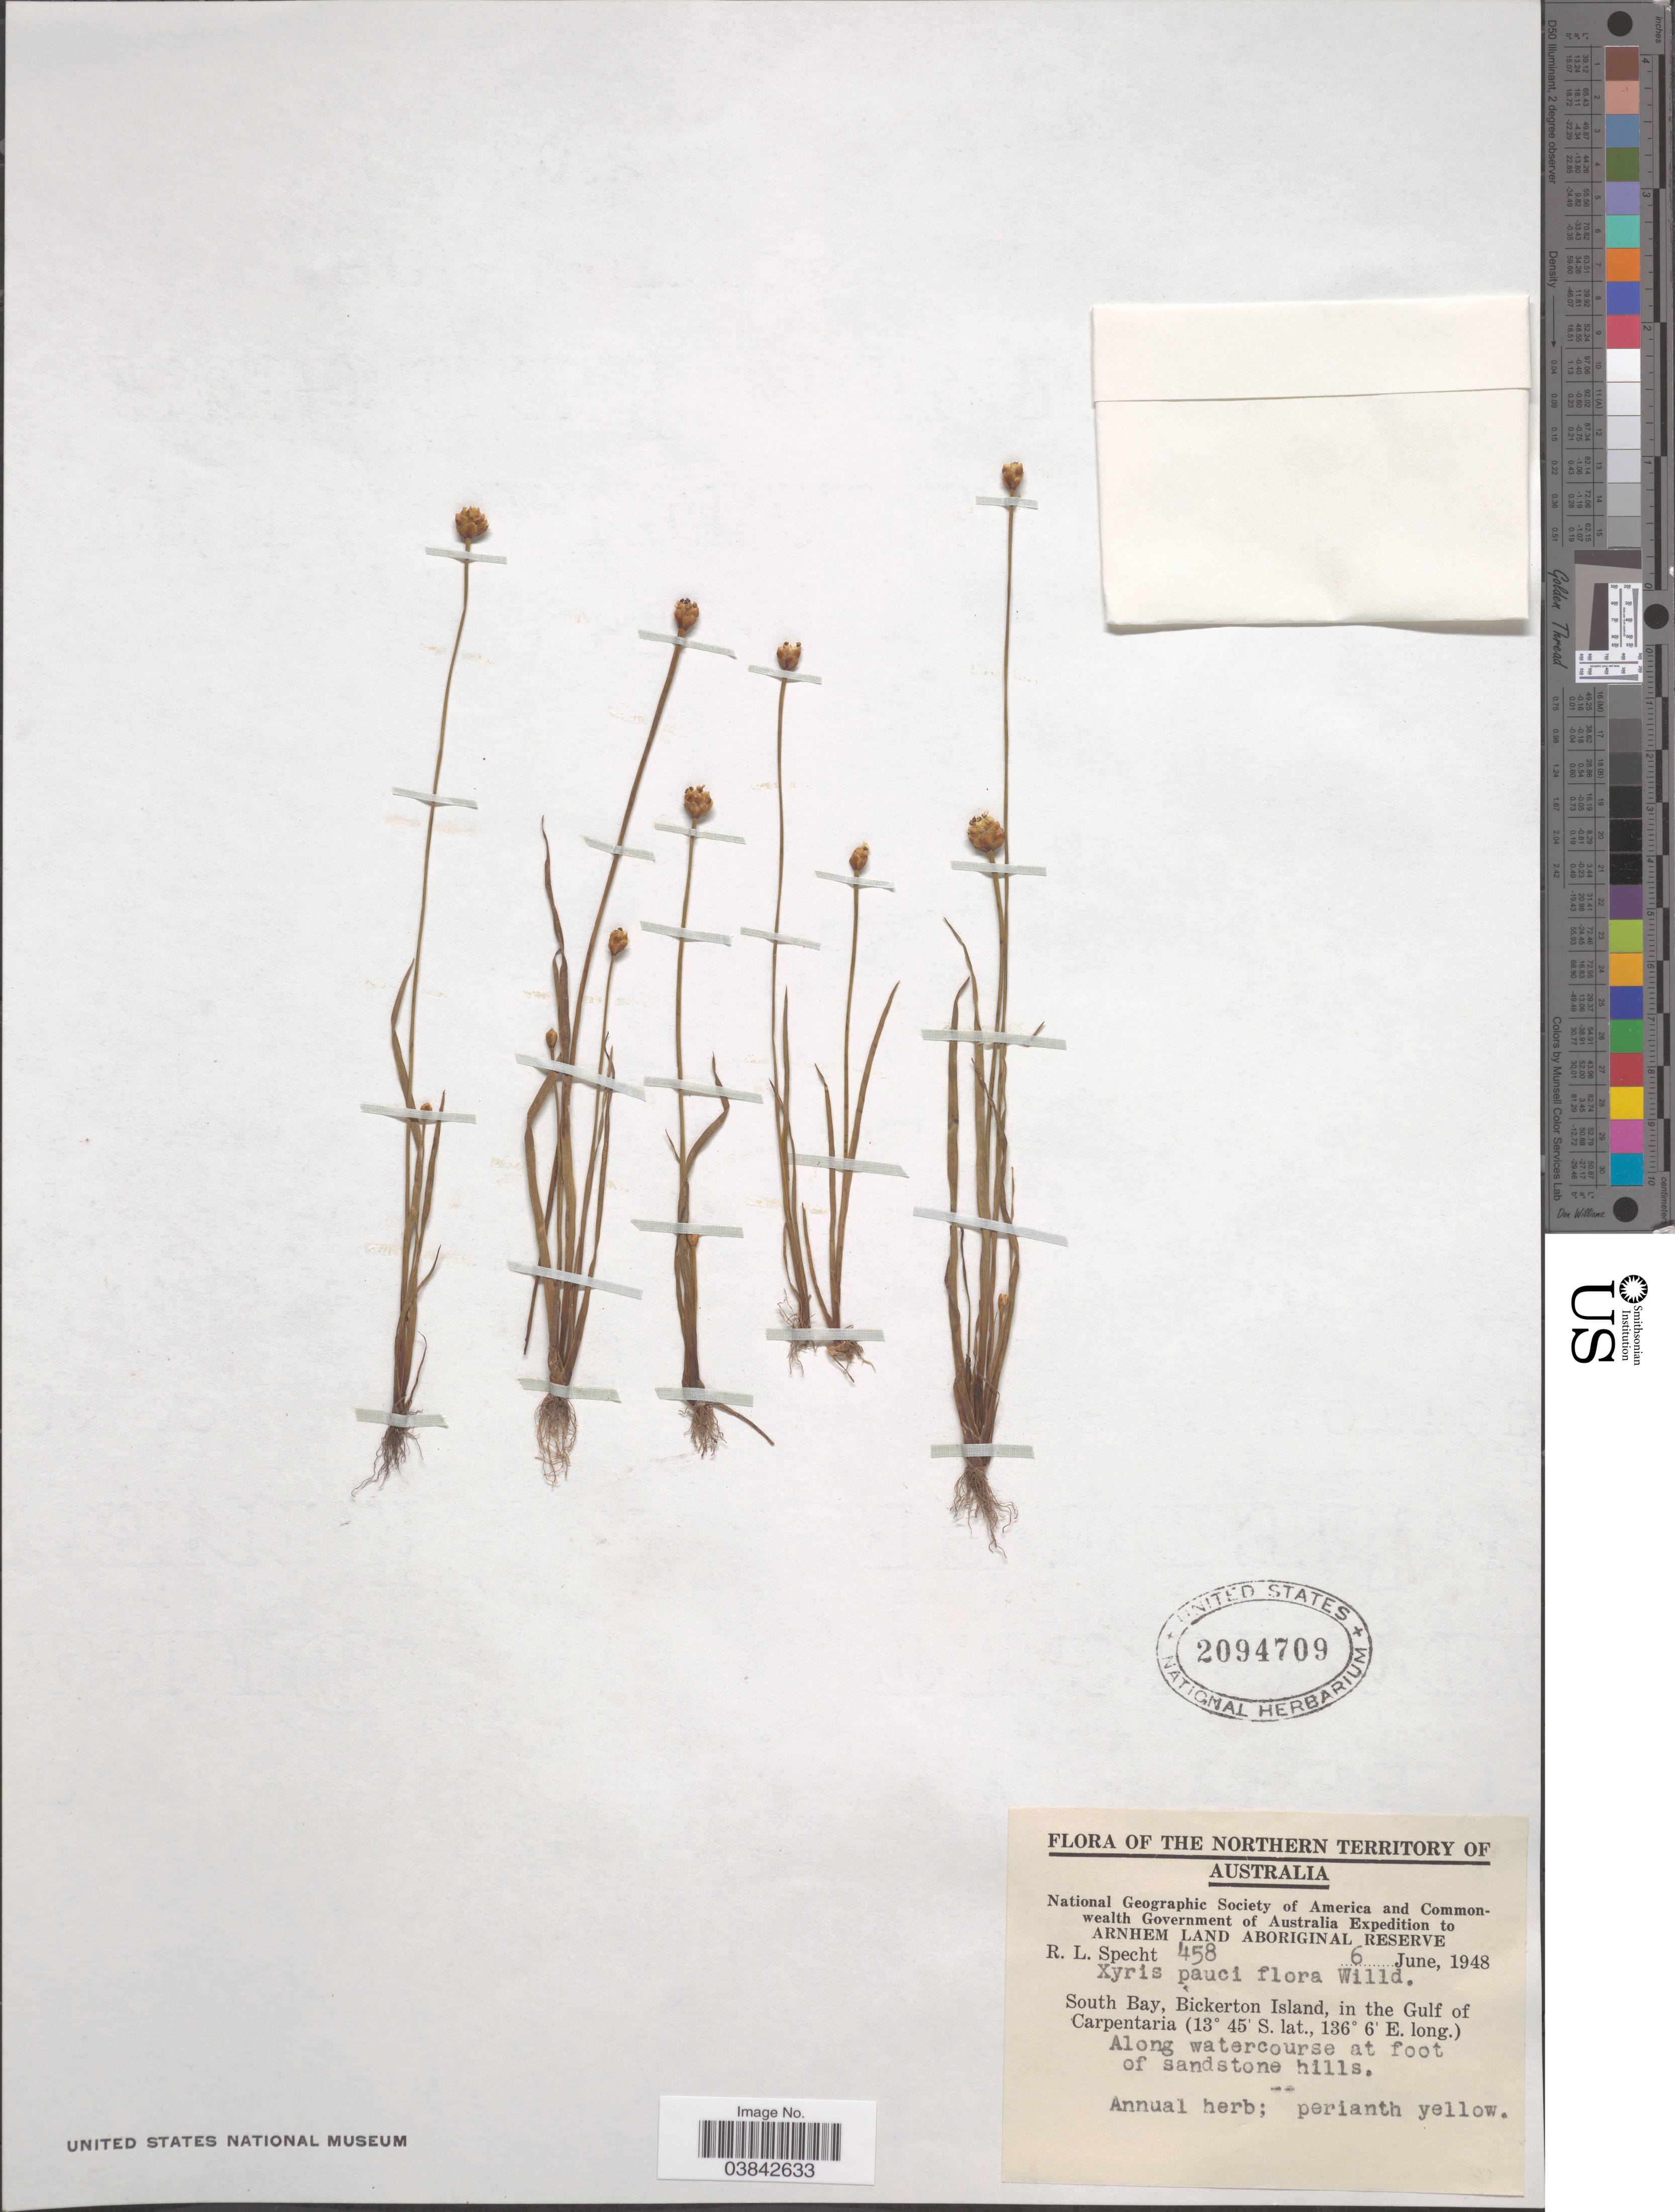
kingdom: Plantae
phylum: Tracheophyta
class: Liliopsida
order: Poales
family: Xyridaceae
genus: Xyris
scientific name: Xyris pauciflora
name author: Willd.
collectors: R. L. Specht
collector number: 458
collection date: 1948-06-06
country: Australia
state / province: Northern Territory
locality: Arnhem Land Aboriginal Reserve. South Bay, Bickerton Island, in the Gulf of Carpentaria.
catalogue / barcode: US 2094709